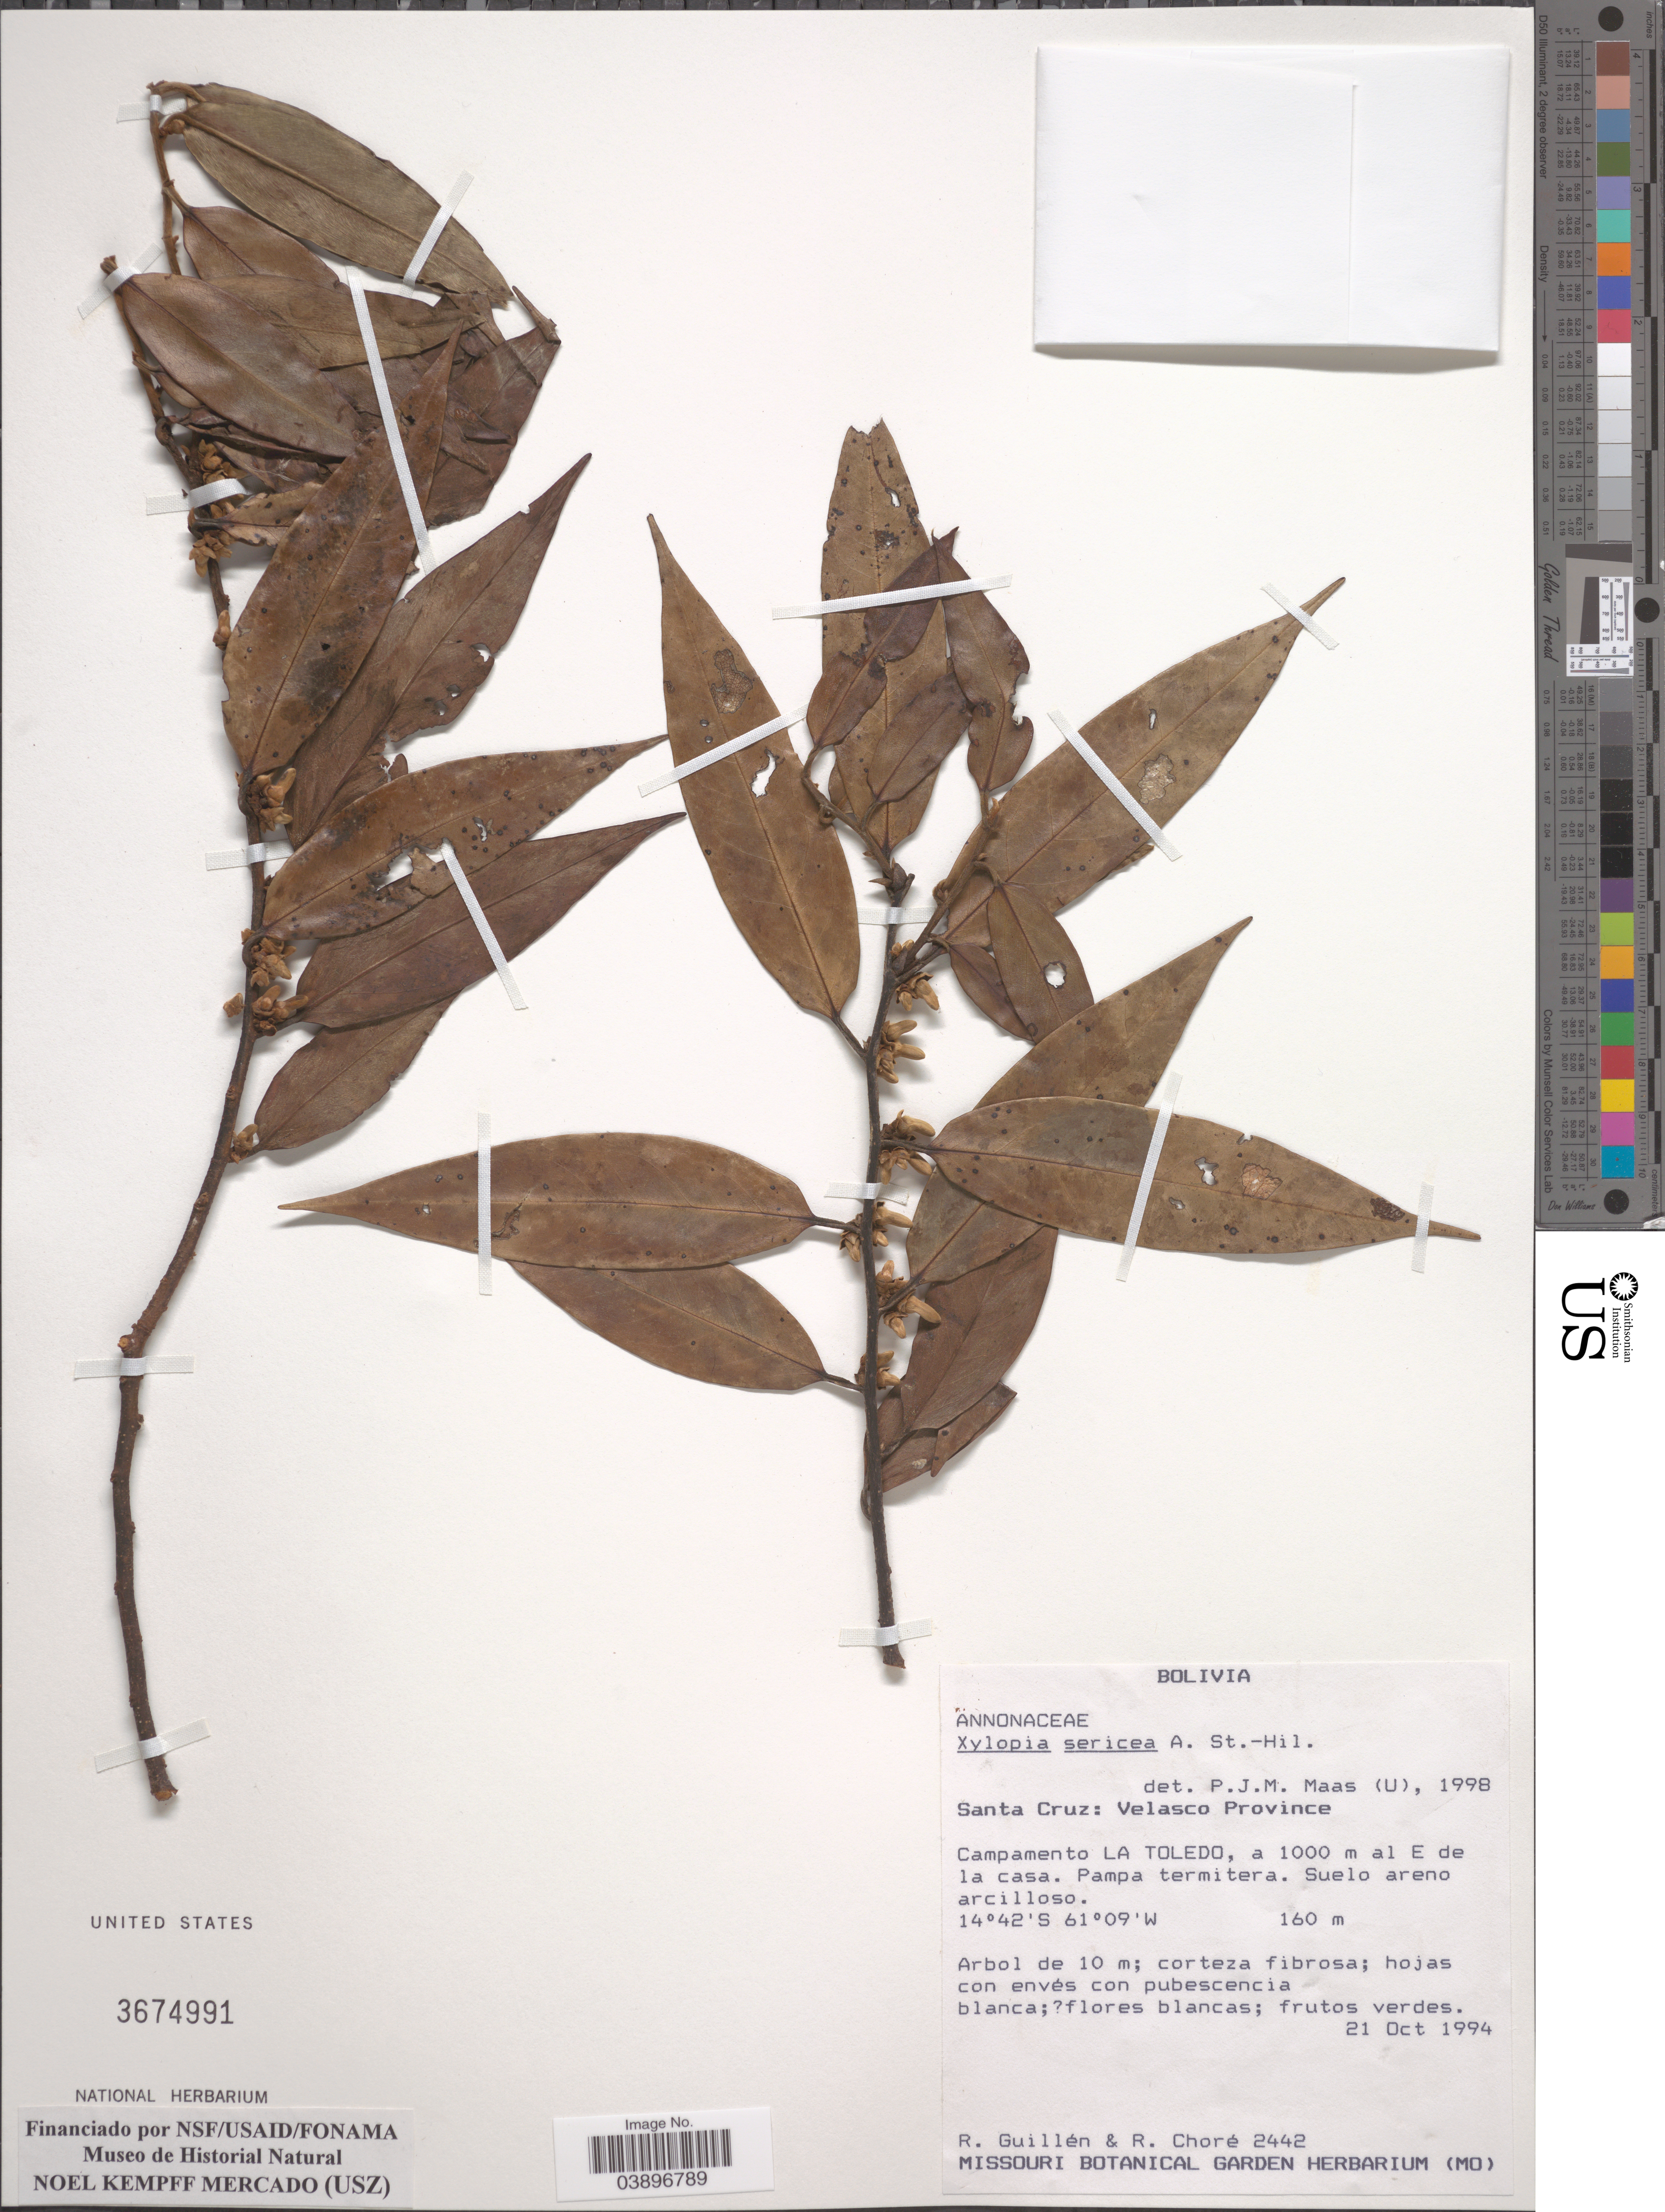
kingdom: Plantae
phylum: Tracheophyta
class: Magnoliopsida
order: Magnoliales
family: Annonaceae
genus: Xylopia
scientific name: Xylopia sericea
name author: A. St.-Hil.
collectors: R. Guillen & R. Choré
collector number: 2442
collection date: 1994-10-21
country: Bolivia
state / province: Santa Cruz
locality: Velasco Province. Campamento La Toledo, a 1000 m al E de la casa.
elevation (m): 160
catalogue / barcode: US 3674991